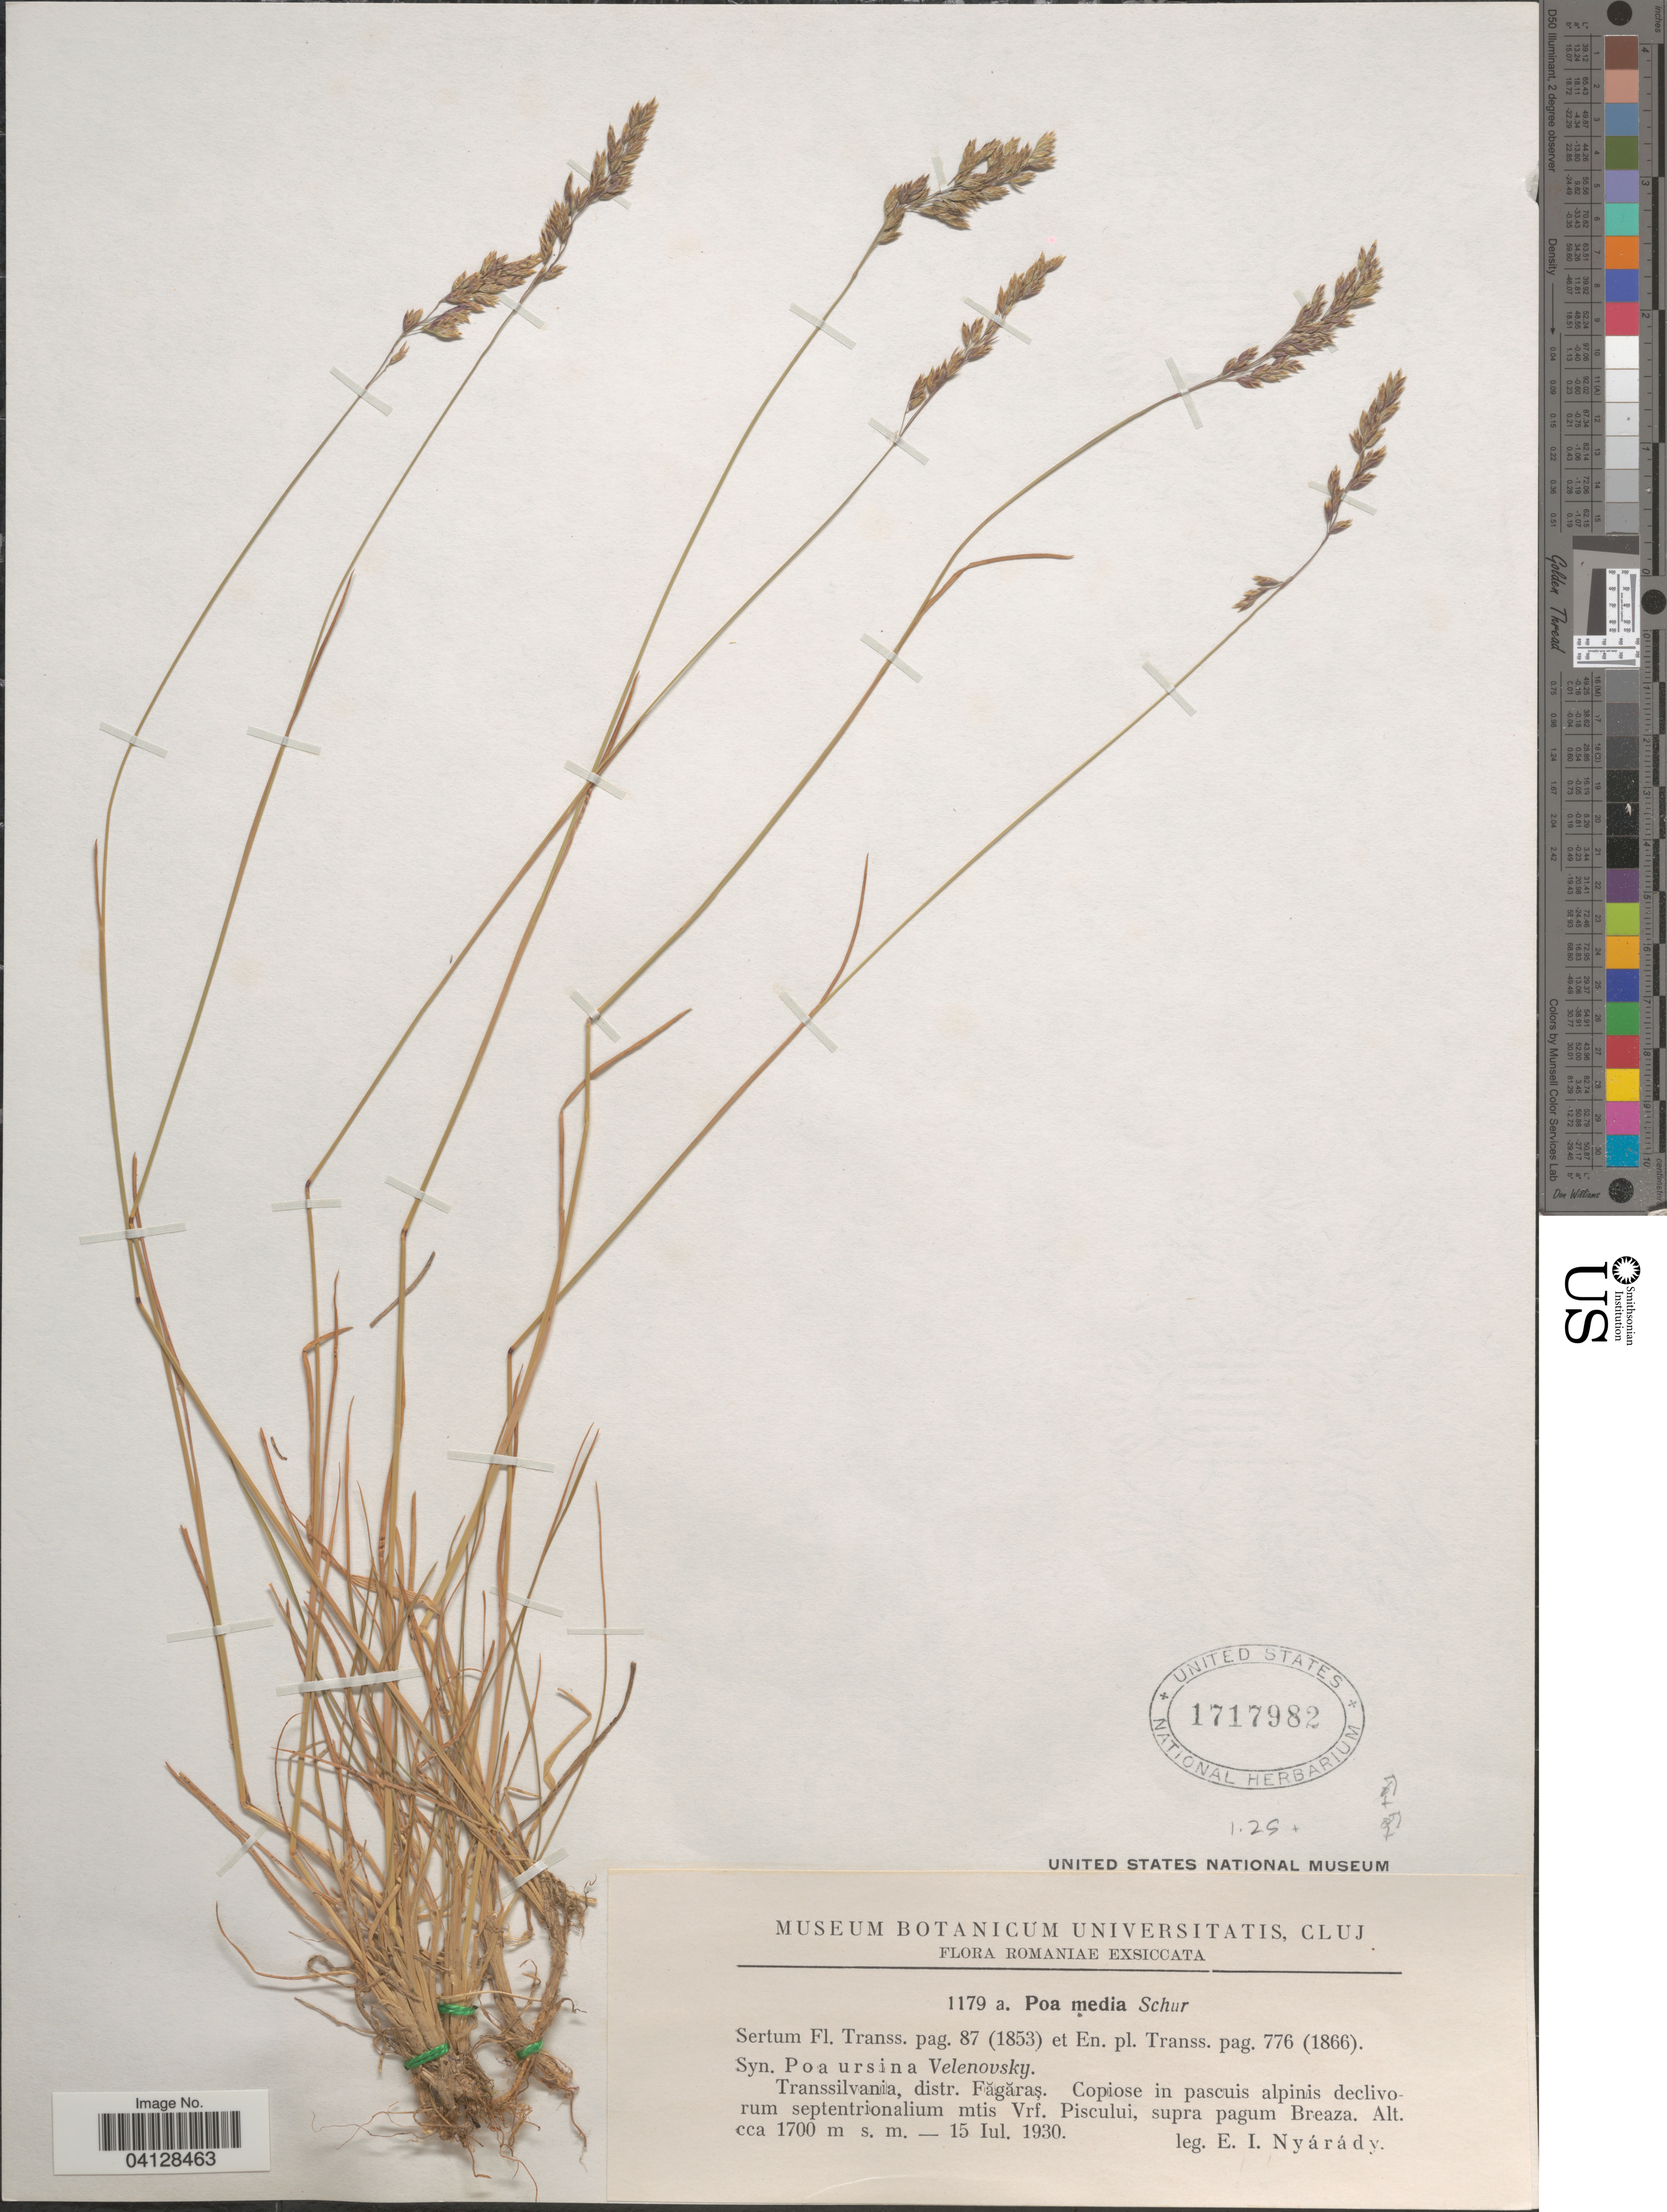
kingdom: Plantae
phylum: Tracheophyta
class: Liliopsida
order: Poales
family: Poaceae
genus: Poa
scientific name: Poa media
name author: Schur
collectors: E. Nyárády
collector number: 1179a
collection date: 1930-07-15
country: Romania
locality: Transsilvania, distr. Făgăraş. Copiose in pascuis alpinis declivorum septentrionalium mtis Vrf. Piscului, supra pagum Breaza.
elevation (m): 1700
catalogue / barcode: US 1717982